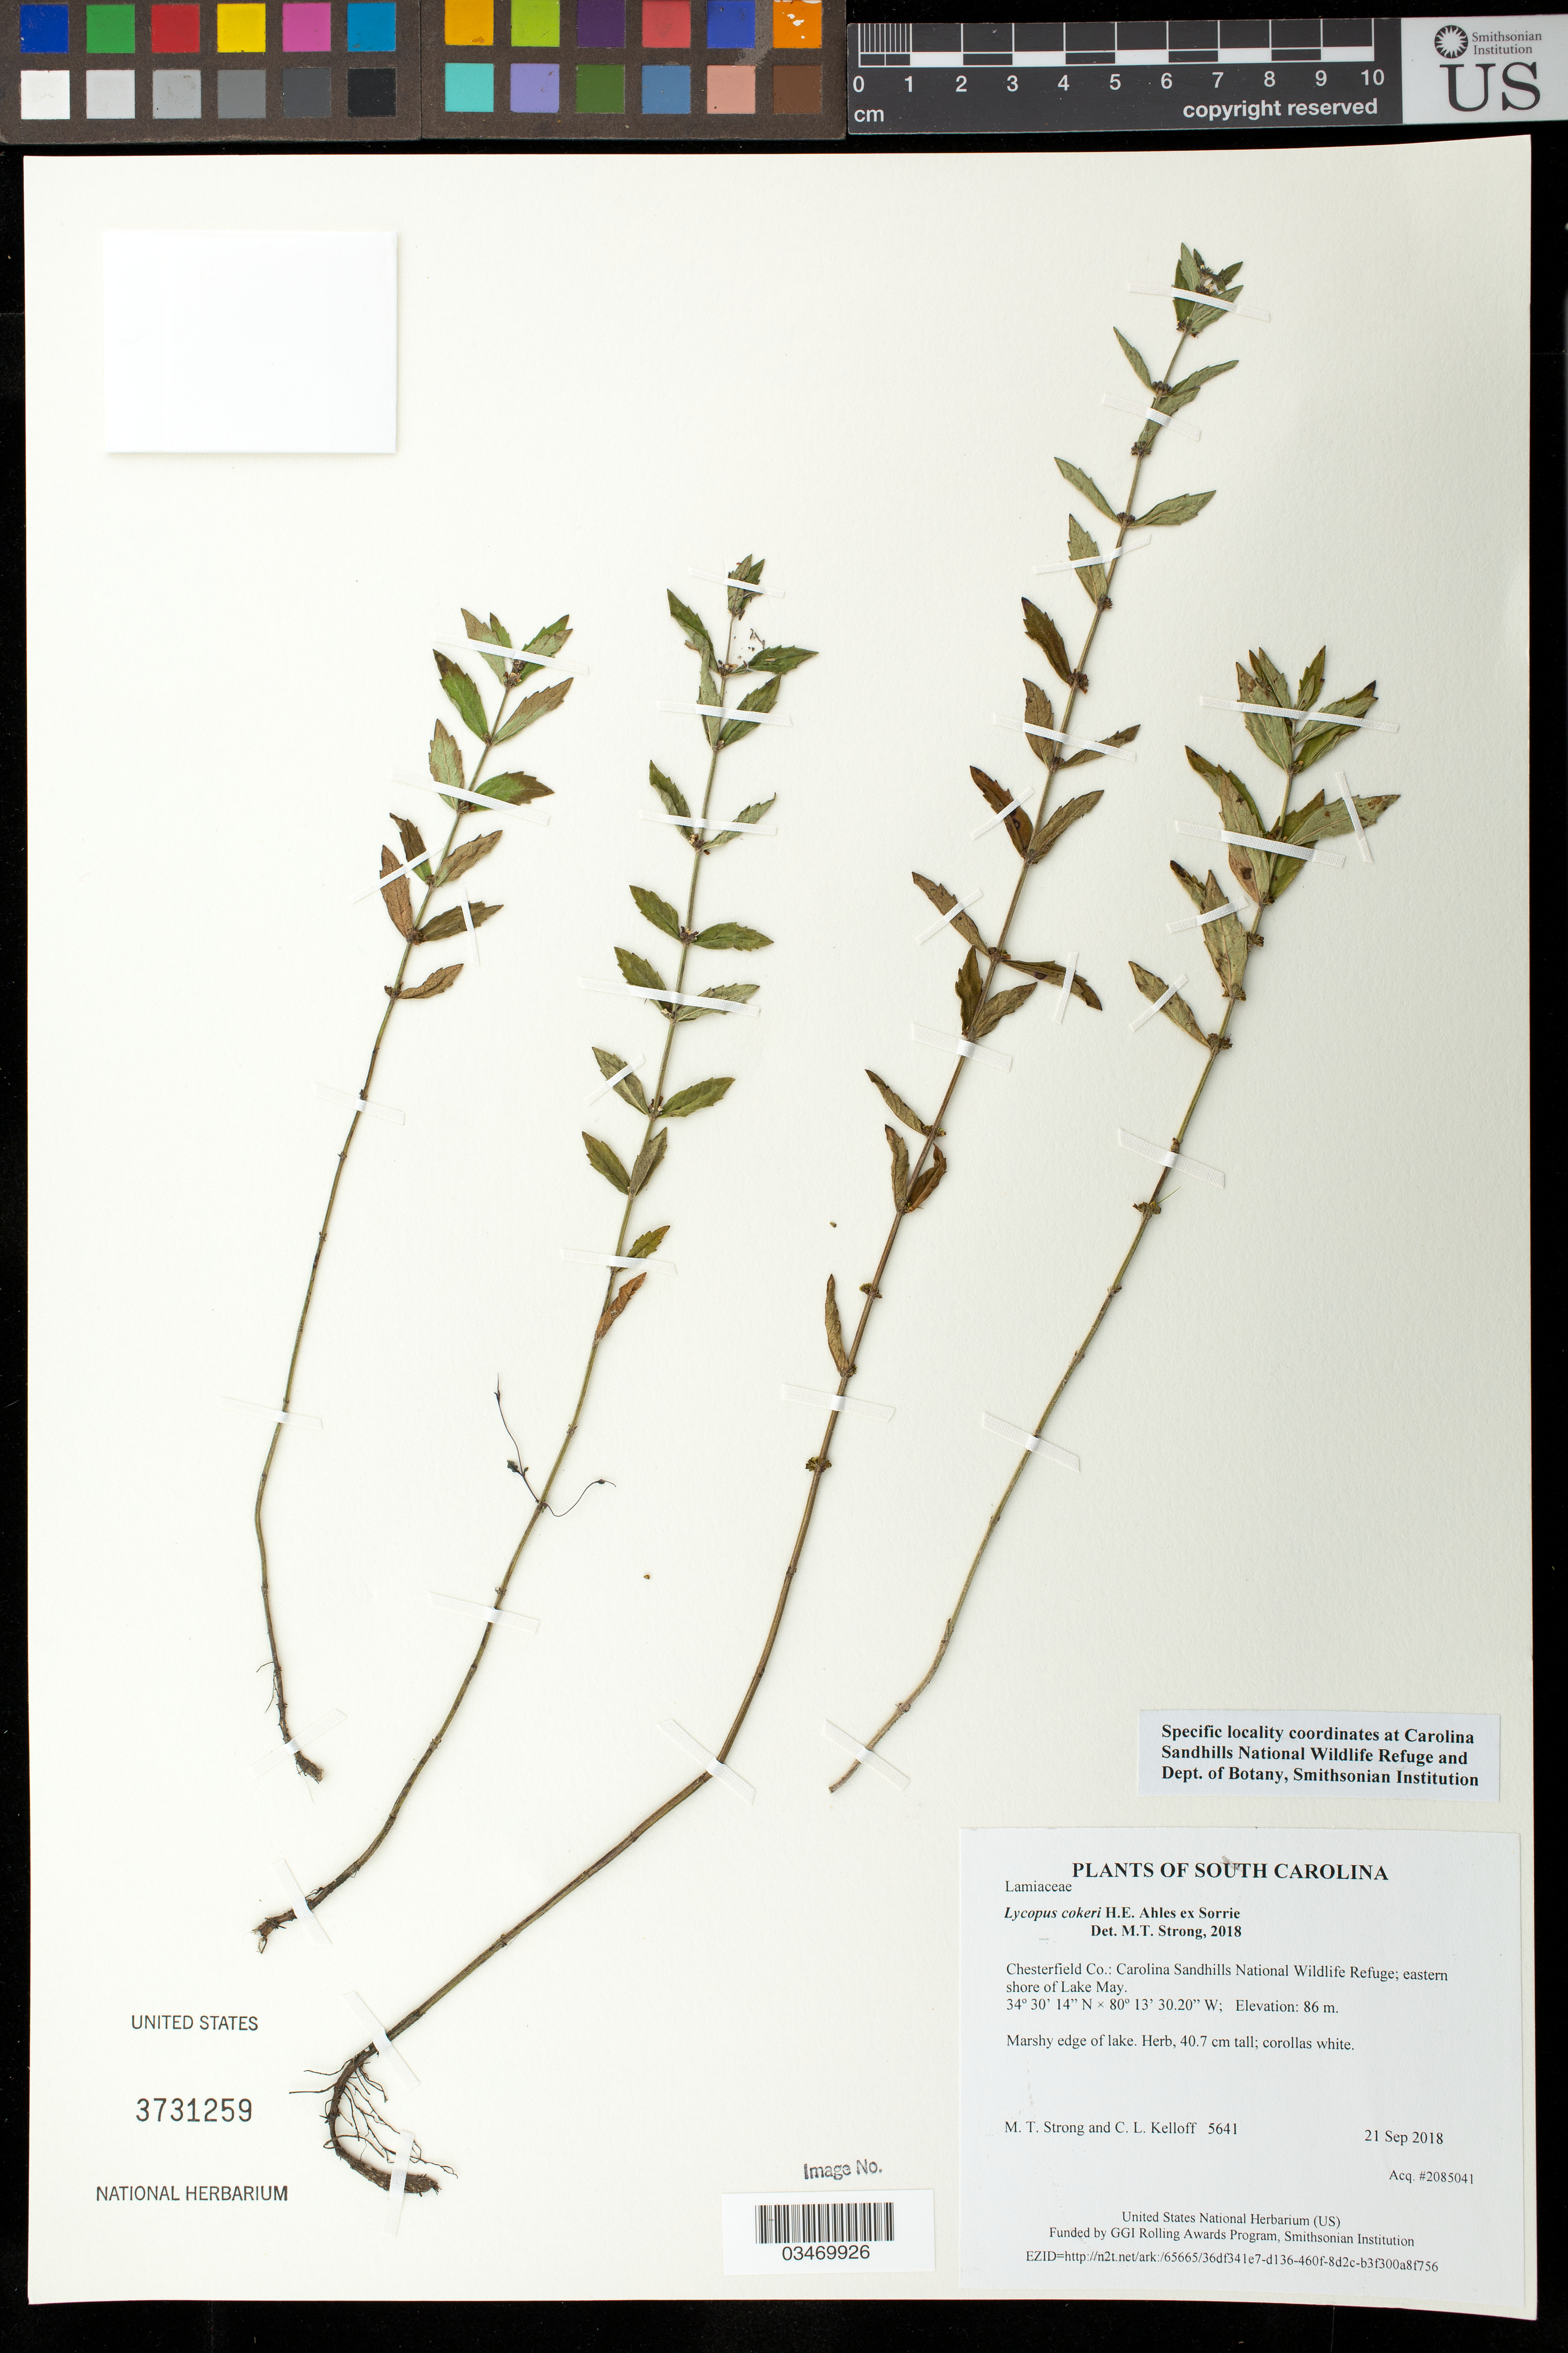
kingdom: Plantae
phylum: Tracheophyta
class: Magnoliopsida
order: Lamiales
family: Lamiaceae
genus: Lycopus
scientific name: Lycopus cokeri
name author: H.E. Ahles ex Sorrie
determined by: Strong, M. T., (US), Smithsonian Institution - National Museum of Natural History (UNITED STATES)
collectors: M. T. Strong & C. L. Kelloff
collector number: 5641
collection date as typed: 21 Sep 2018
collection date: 2018-09-21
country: United States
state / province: South Carolina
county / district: Chesterfield Co.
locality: Carolina Sandhills National Wildlife Refuge; eastern shore of Lake May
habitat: Marshy edge of lake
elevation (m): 86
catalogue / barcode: US 3731259